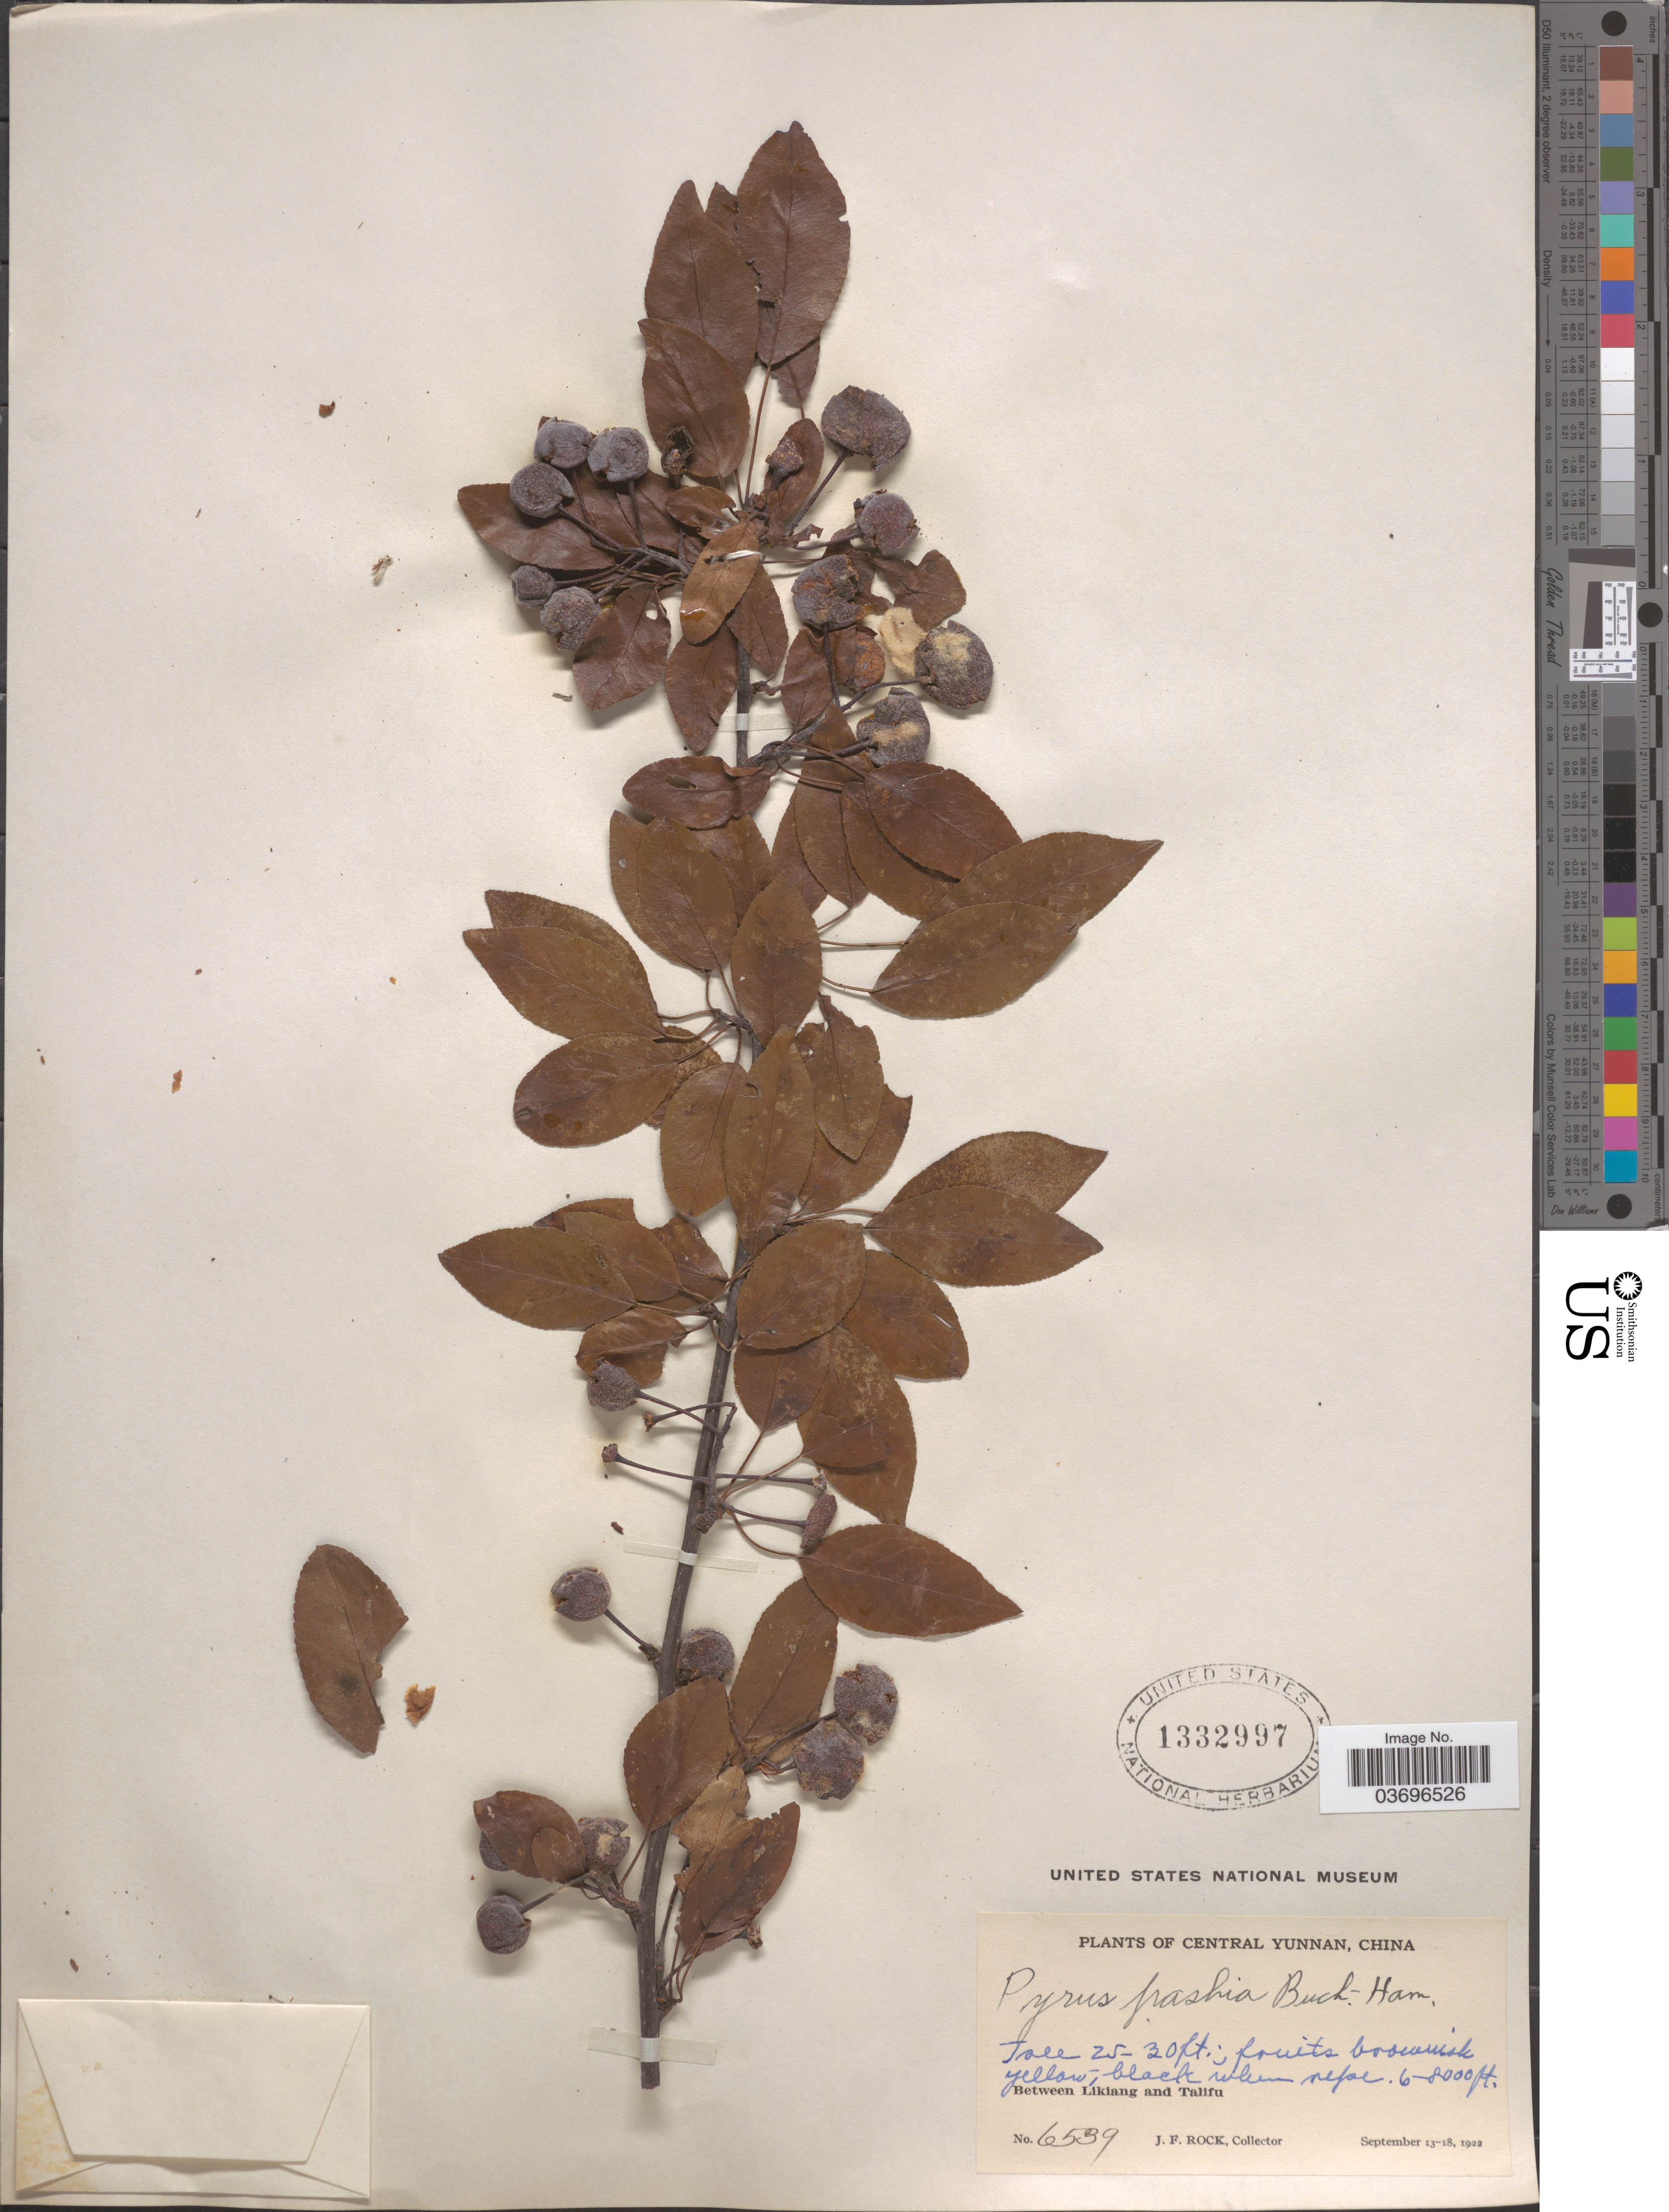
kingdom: Plantae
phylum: Tracheophyta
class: Magnoliopsida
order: Rosales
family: Rosaceae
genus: Pyrus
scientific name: Pyrus pashia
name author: Buch.-Ham. ex D. Don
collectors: J. Rock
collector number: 6539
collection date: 1922-09-13/1922-09-18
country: China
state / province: Yunnan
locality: Central Yunnan. Between Likiang and Talifu.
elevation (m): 1829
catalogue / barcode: US 1332997